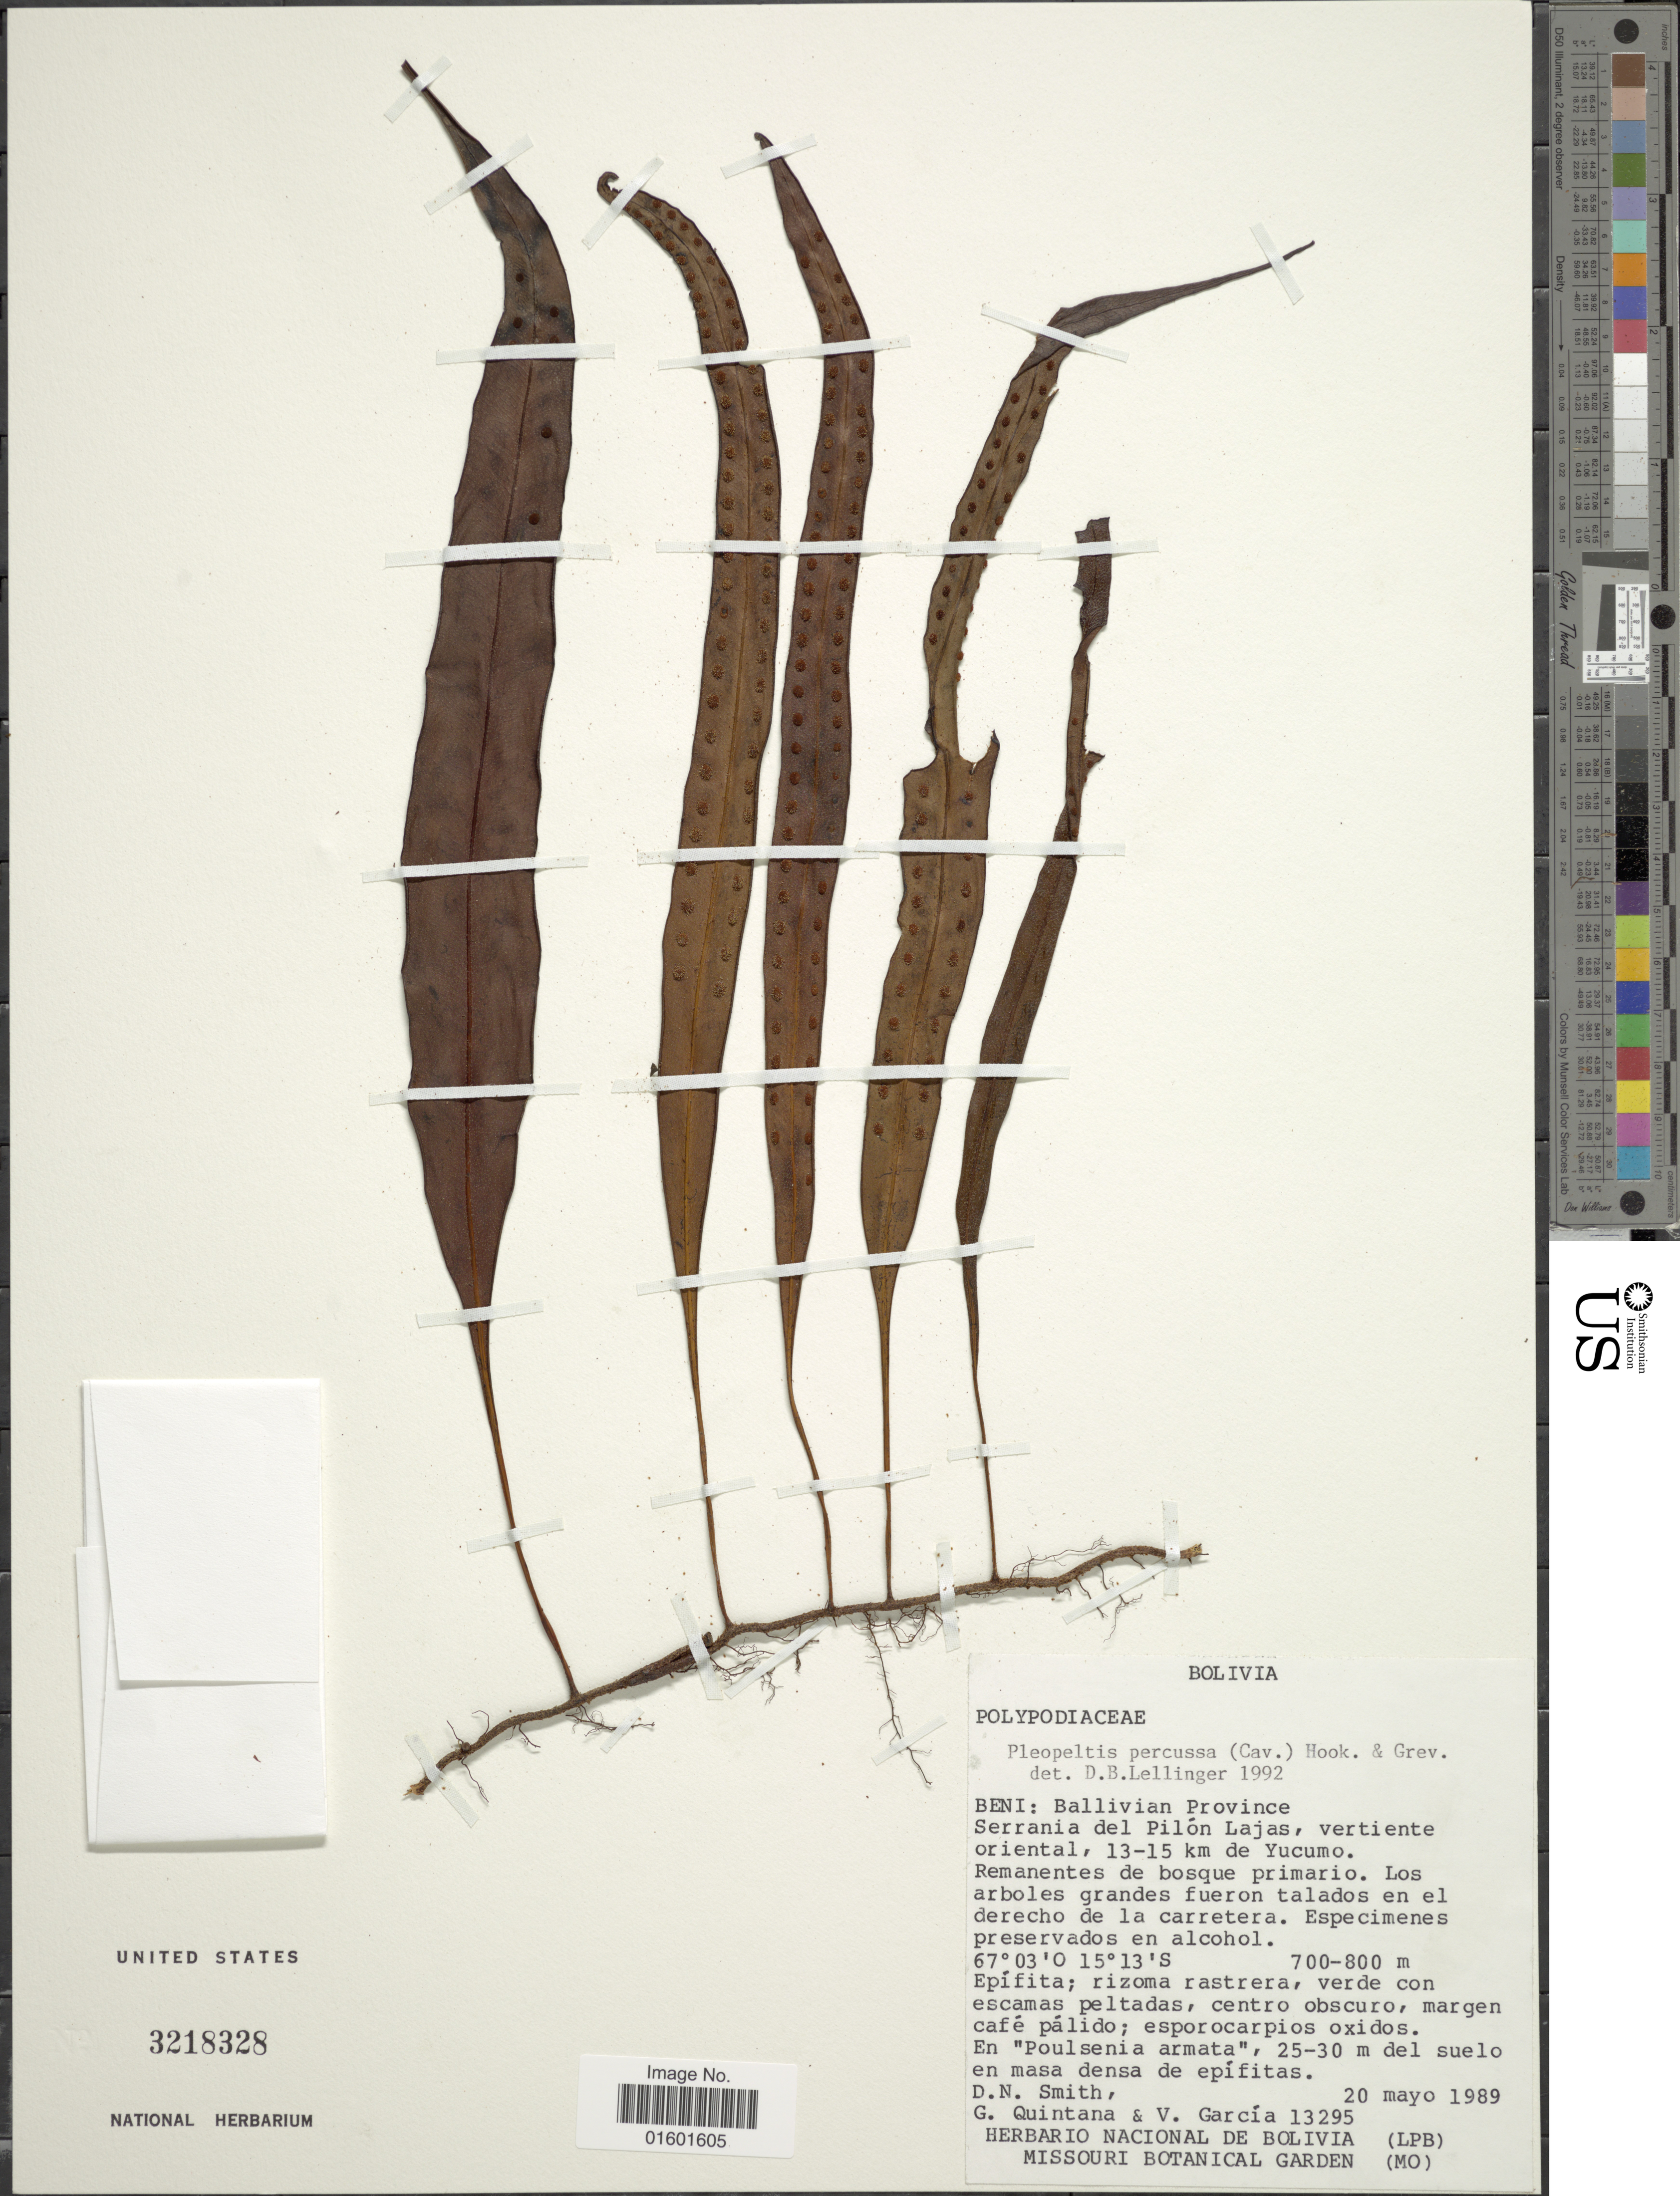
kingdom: Plantae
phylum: Tracheophyta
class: Polypodiopsida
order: Polypodiales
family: Polypodiaceae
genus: Microgramma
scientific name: Microgramma percussa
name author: (Cav.) de la Sota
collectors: D. Smith, G. Quintana & V. Garcia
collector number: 13295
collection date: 1989-05-20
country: Bolivia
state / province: Beni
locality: Ballivan Province Serrania del Pilon Lajas, vertiente oriental, 13-15 km de Yucumo.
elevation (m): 700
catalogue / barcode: US 3218328